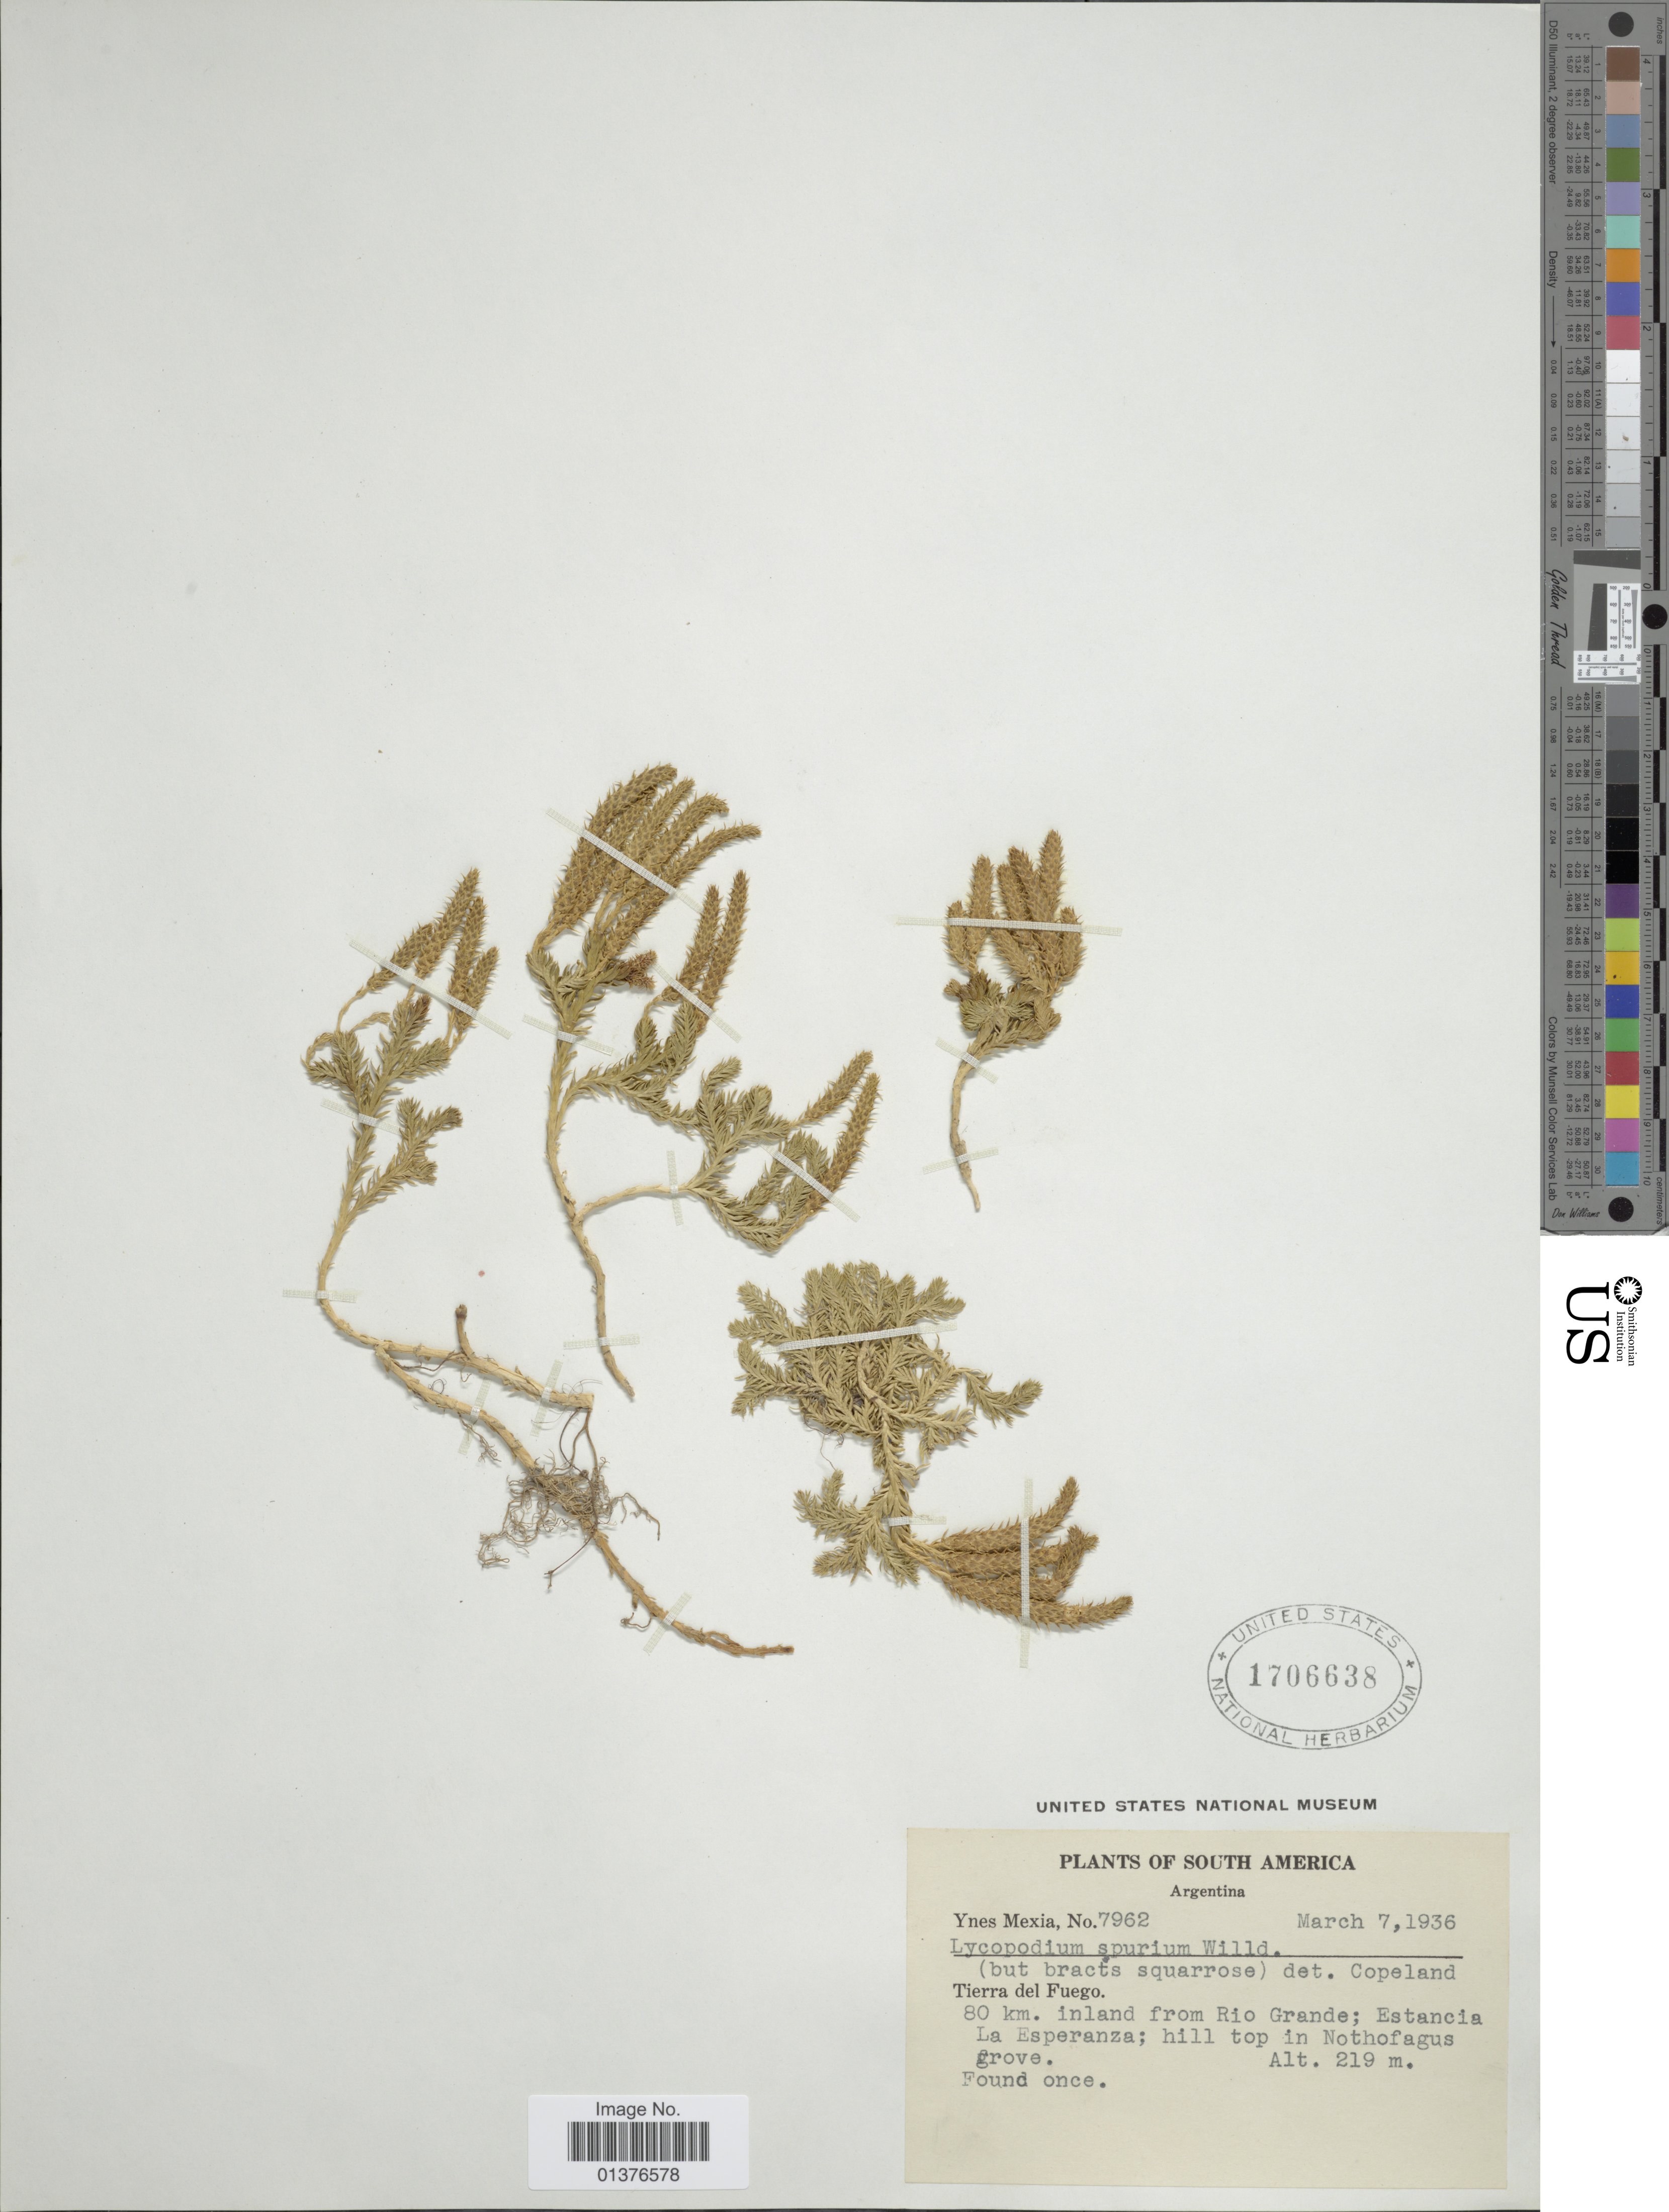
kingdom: Plantae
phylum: Tracheophyta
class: Lycopodiopsida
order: Lycopodiales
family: Lycopodiaceae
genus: Austrolycopodium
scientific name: Austrolycopodium magellanicum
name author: (P. Beauv.) Holub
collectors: Y. Mexia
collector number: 7962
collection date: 1936-03-07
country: Argentina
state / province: Tierra del Fuego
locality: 80km inland from Rio Grande; Estancia La Esperanza; hill top in Nothofagus grove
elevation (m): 219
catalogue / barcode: US 1706638